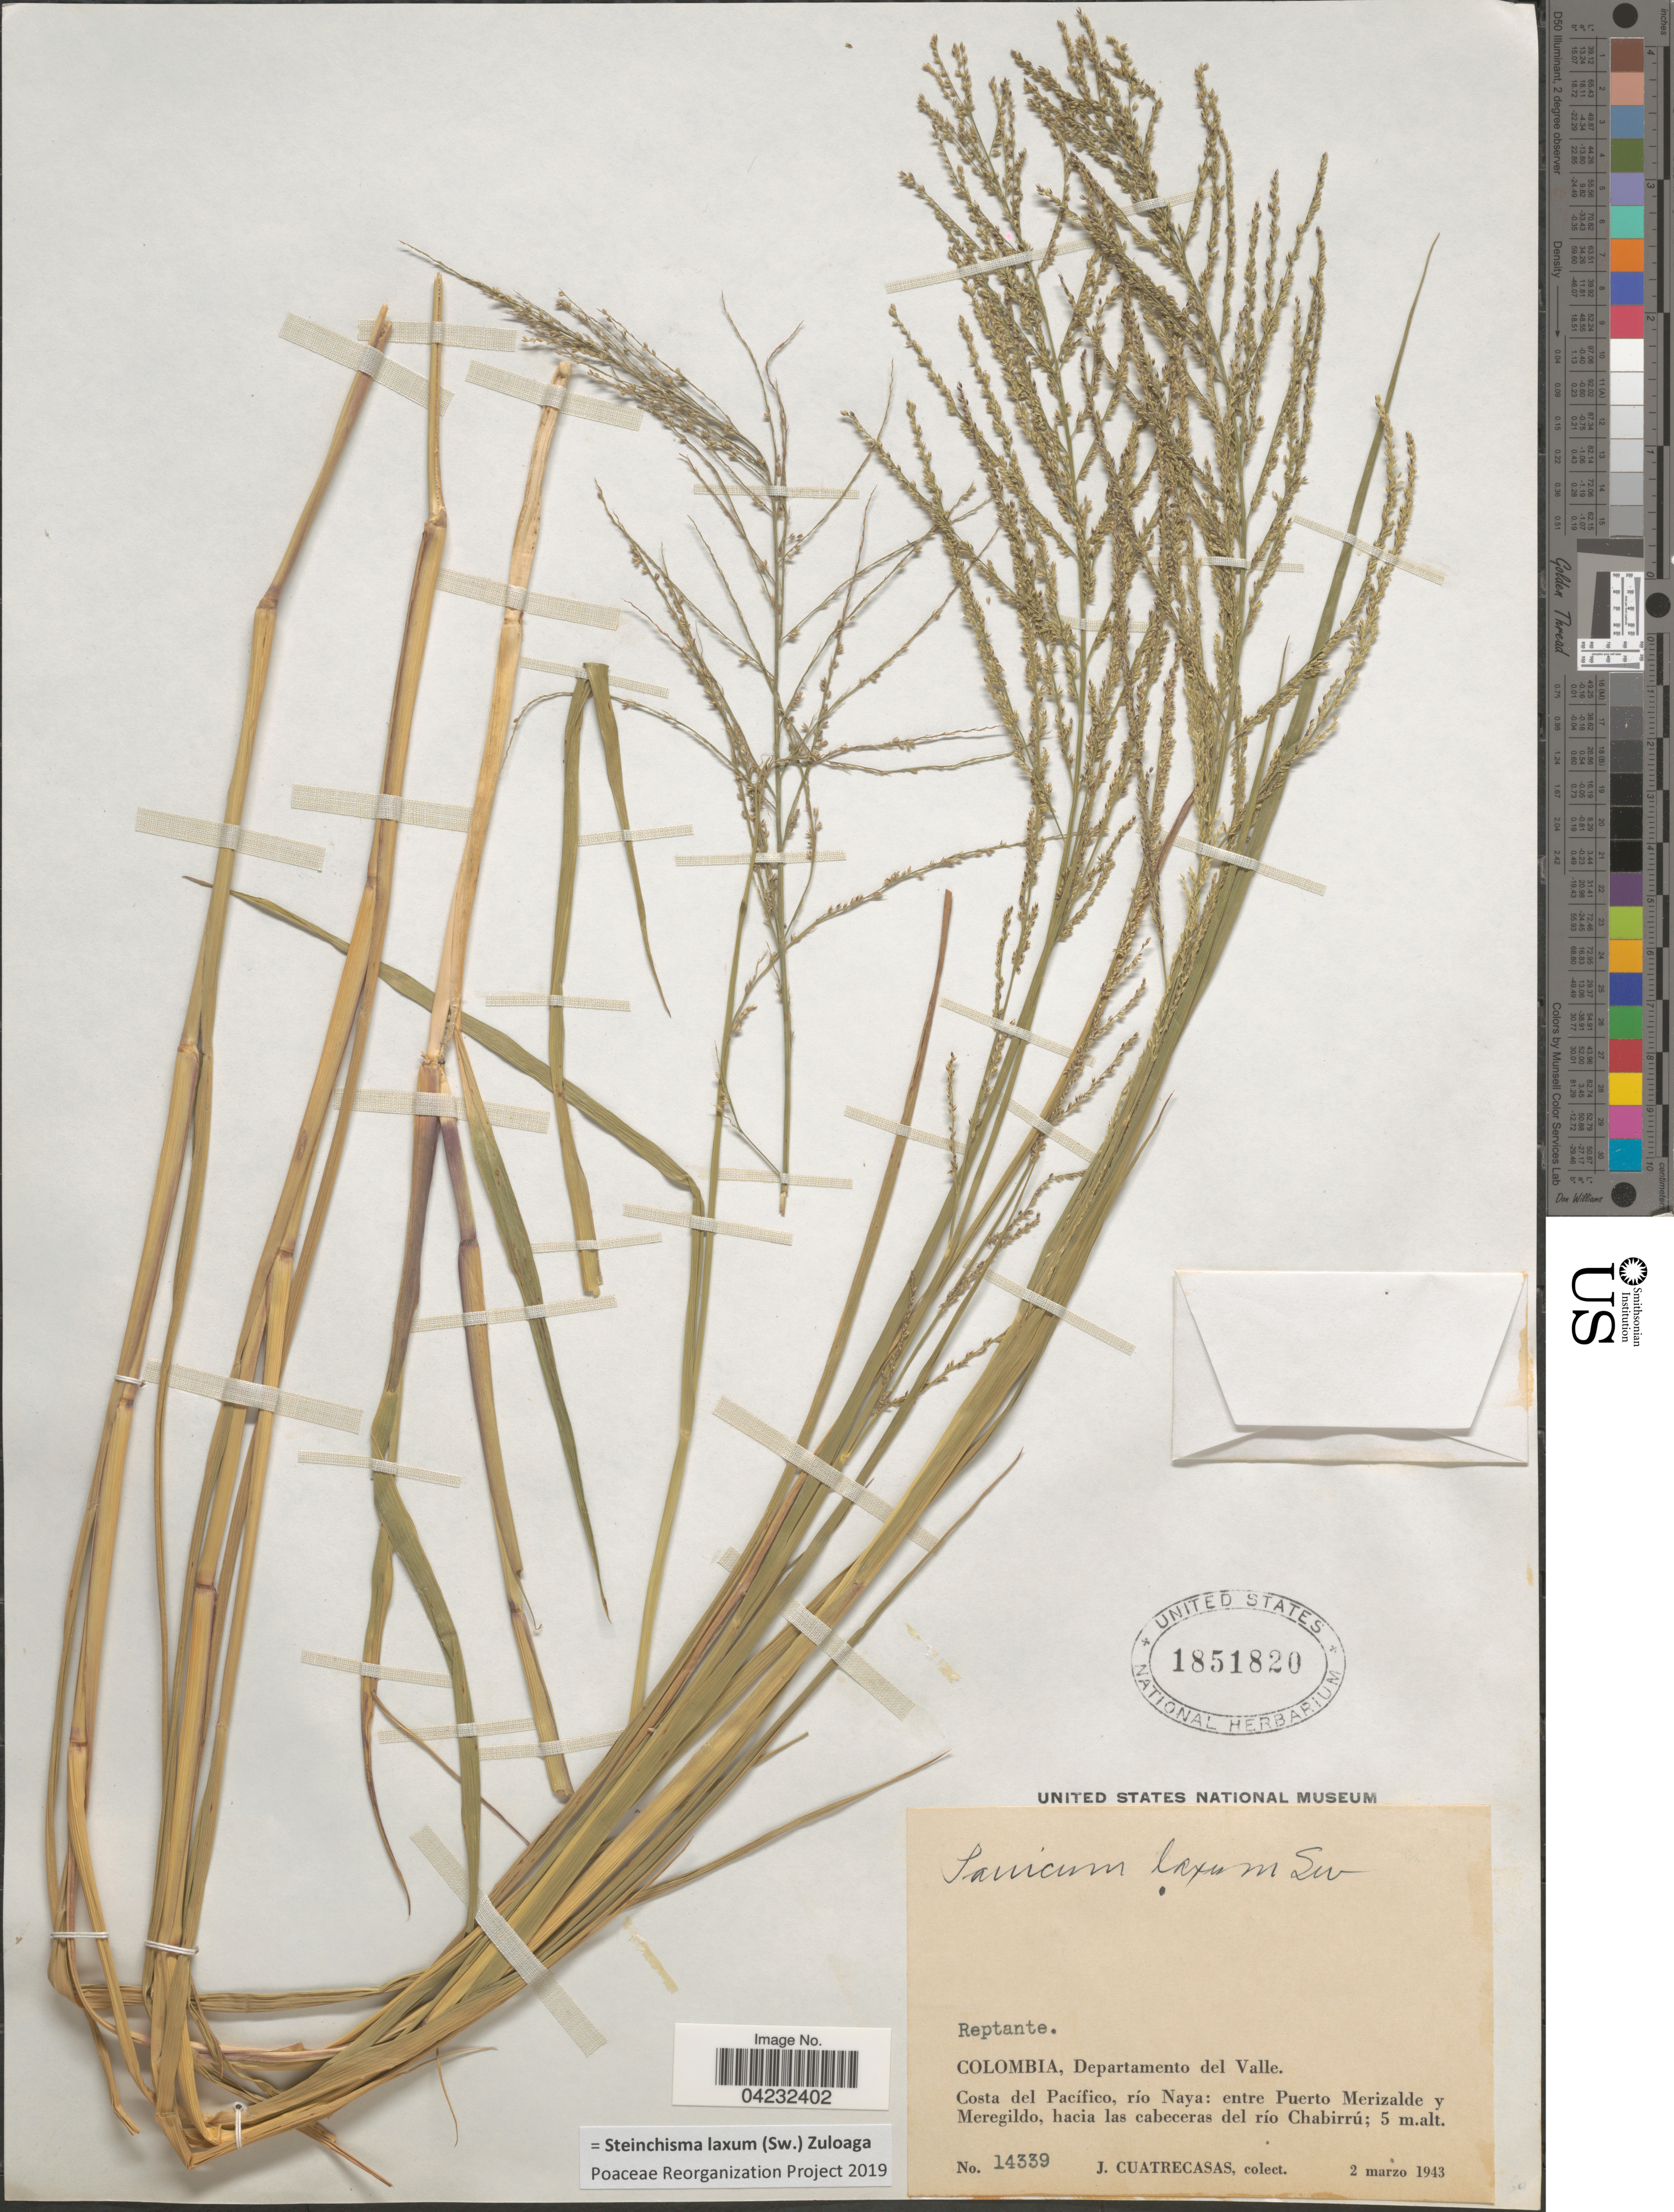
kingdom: Plantae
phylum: Tracheophyta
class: Liliopsida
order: Poales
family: Poaceae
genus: Steinchisma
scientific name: Steinchisma laxum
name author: (Sw.) Zuloaga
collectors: J. Cuatrecasas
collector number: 14339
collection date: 1943-03-02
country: Colombia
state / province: Valle del Cauca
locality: Departamento del Valle. Costa del Pacífico, río Naya: entre Puerto Merizalde y Meregildo, hacia las cabeceras del río Chabirrú.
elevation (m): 5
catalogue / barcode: US 1851820